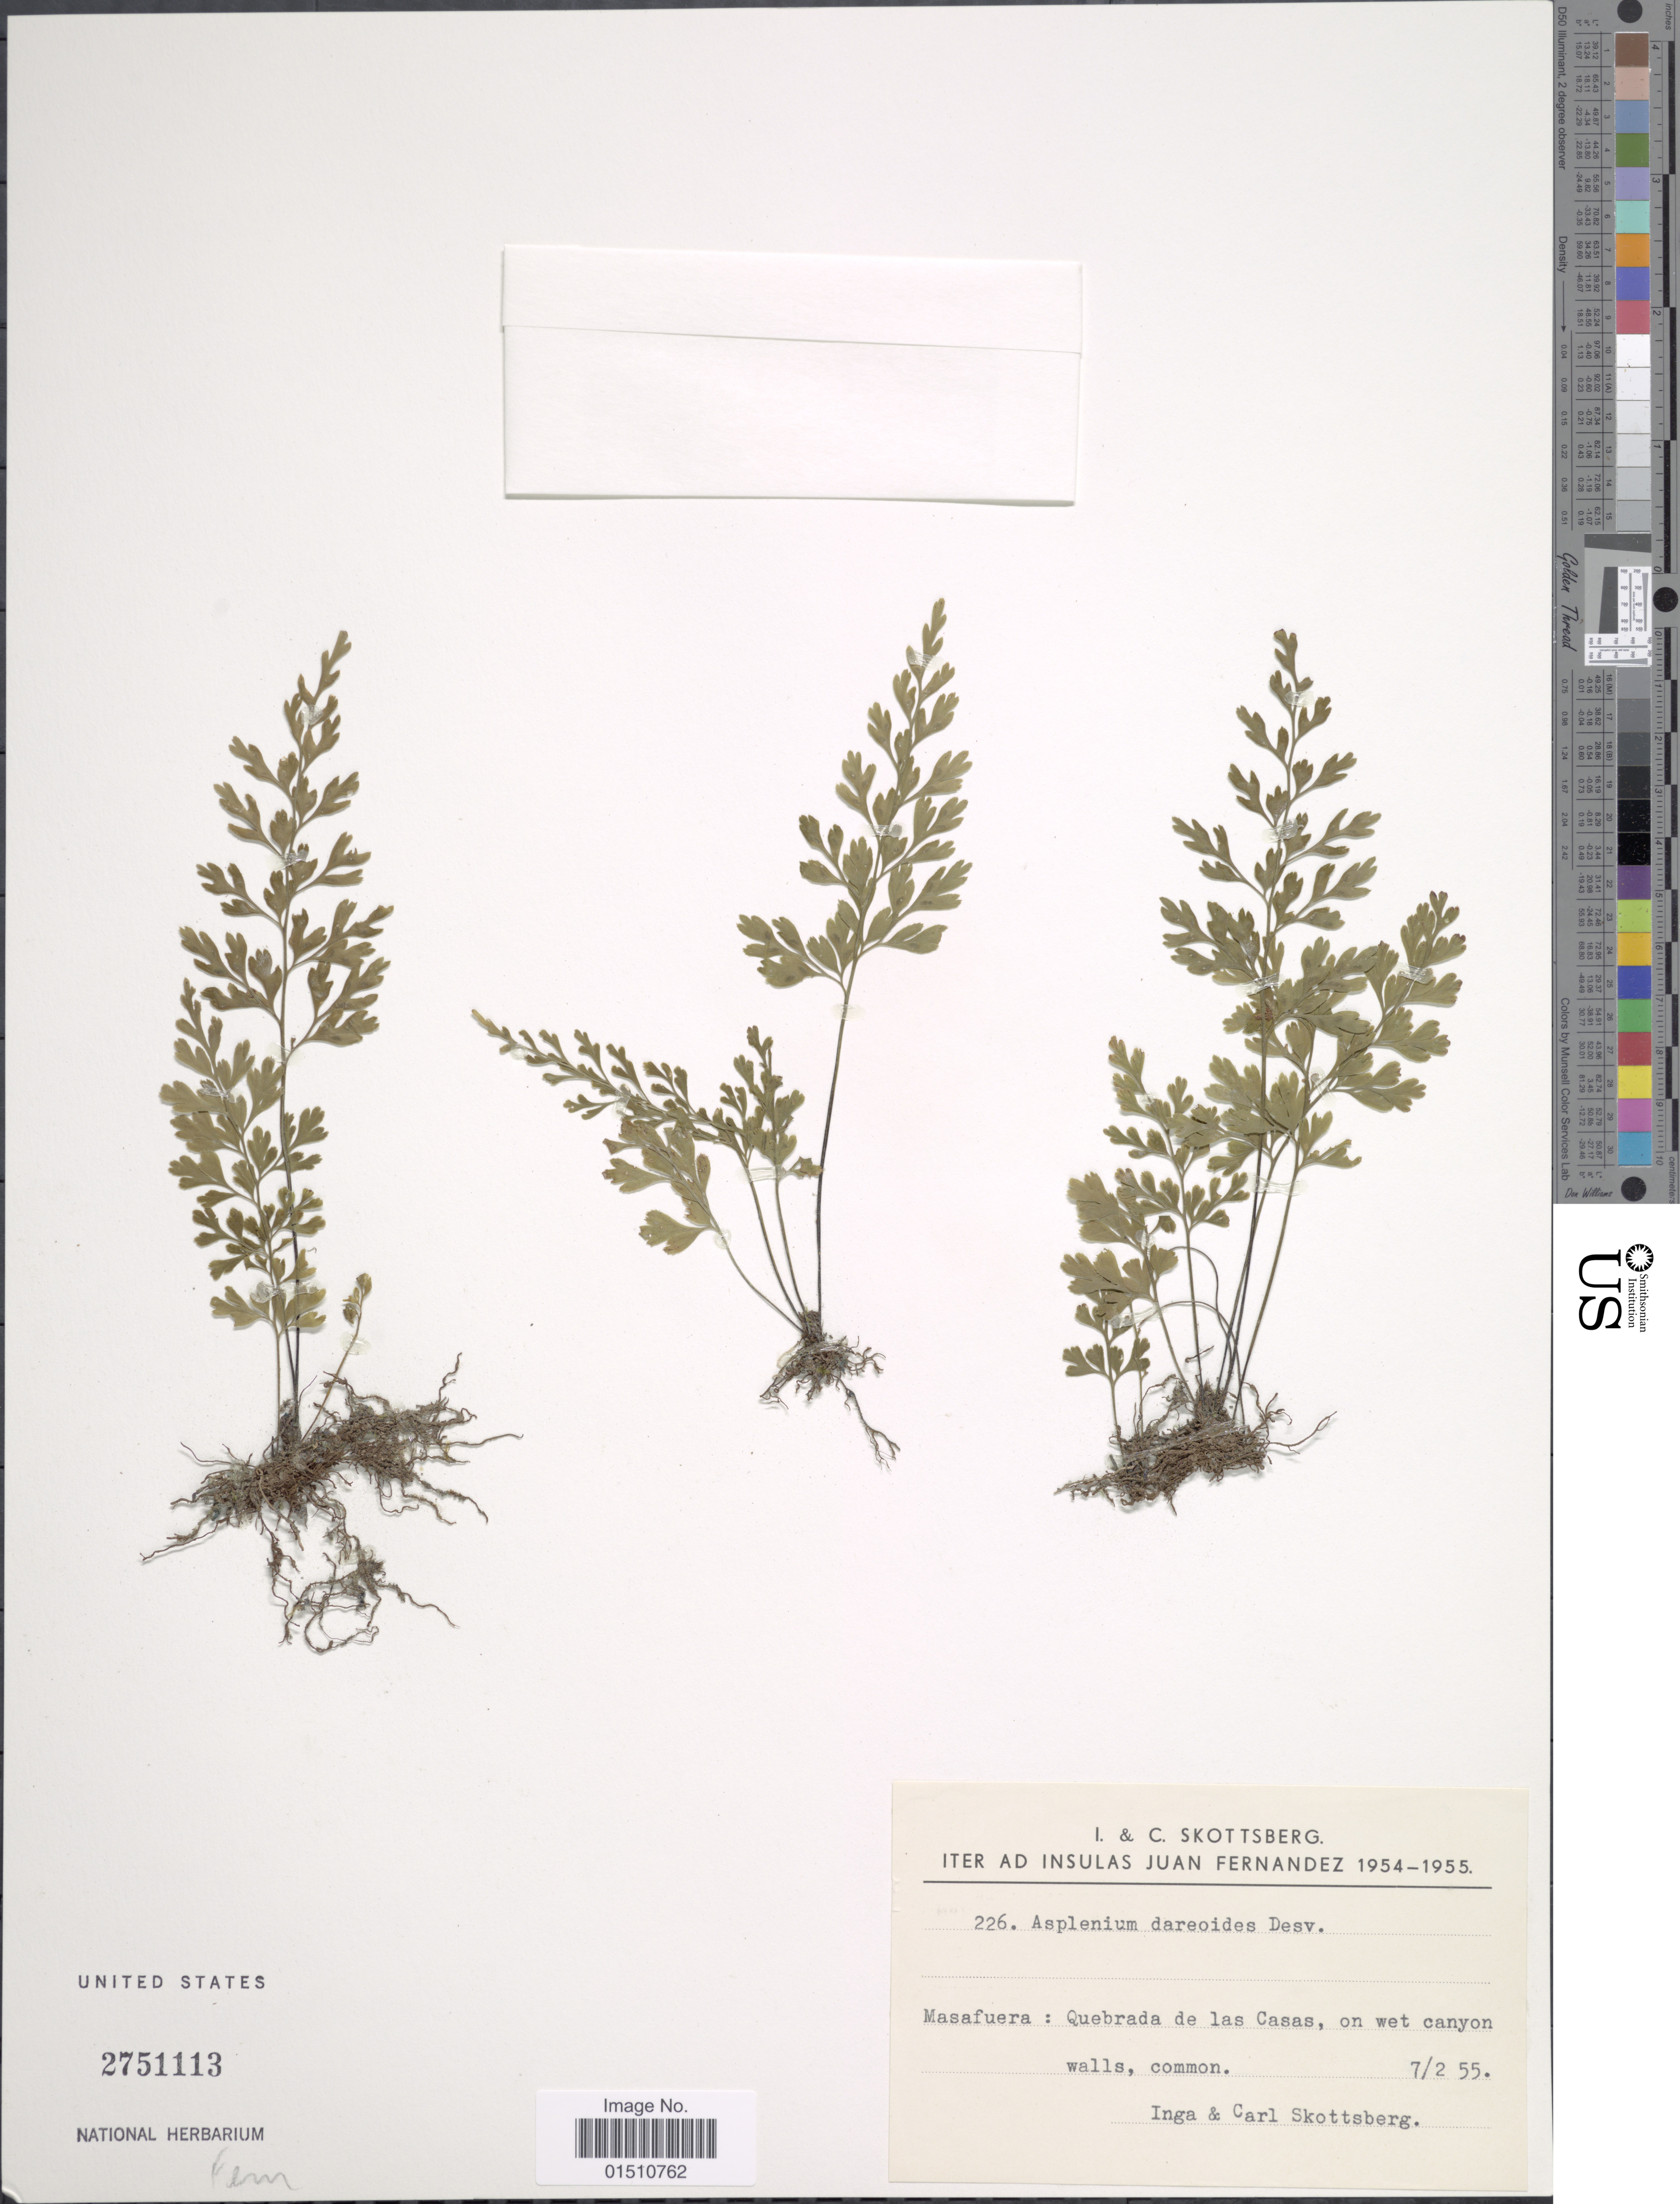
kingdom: Plantae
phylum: Tracheophyta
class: Polypodiopsida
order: Polypodiales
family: Aspleniaceae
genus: Asplenium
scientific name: Asplenium dareoides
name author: Desv.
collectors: I. Skottsberg & C. Skottsberg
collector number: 226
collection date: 1955-02-07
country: Chile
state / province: Valparaíso (V)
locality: Insulas Juan Fernandez, Masafuera: Quebrada de las Casas.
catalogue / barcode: US 2751113